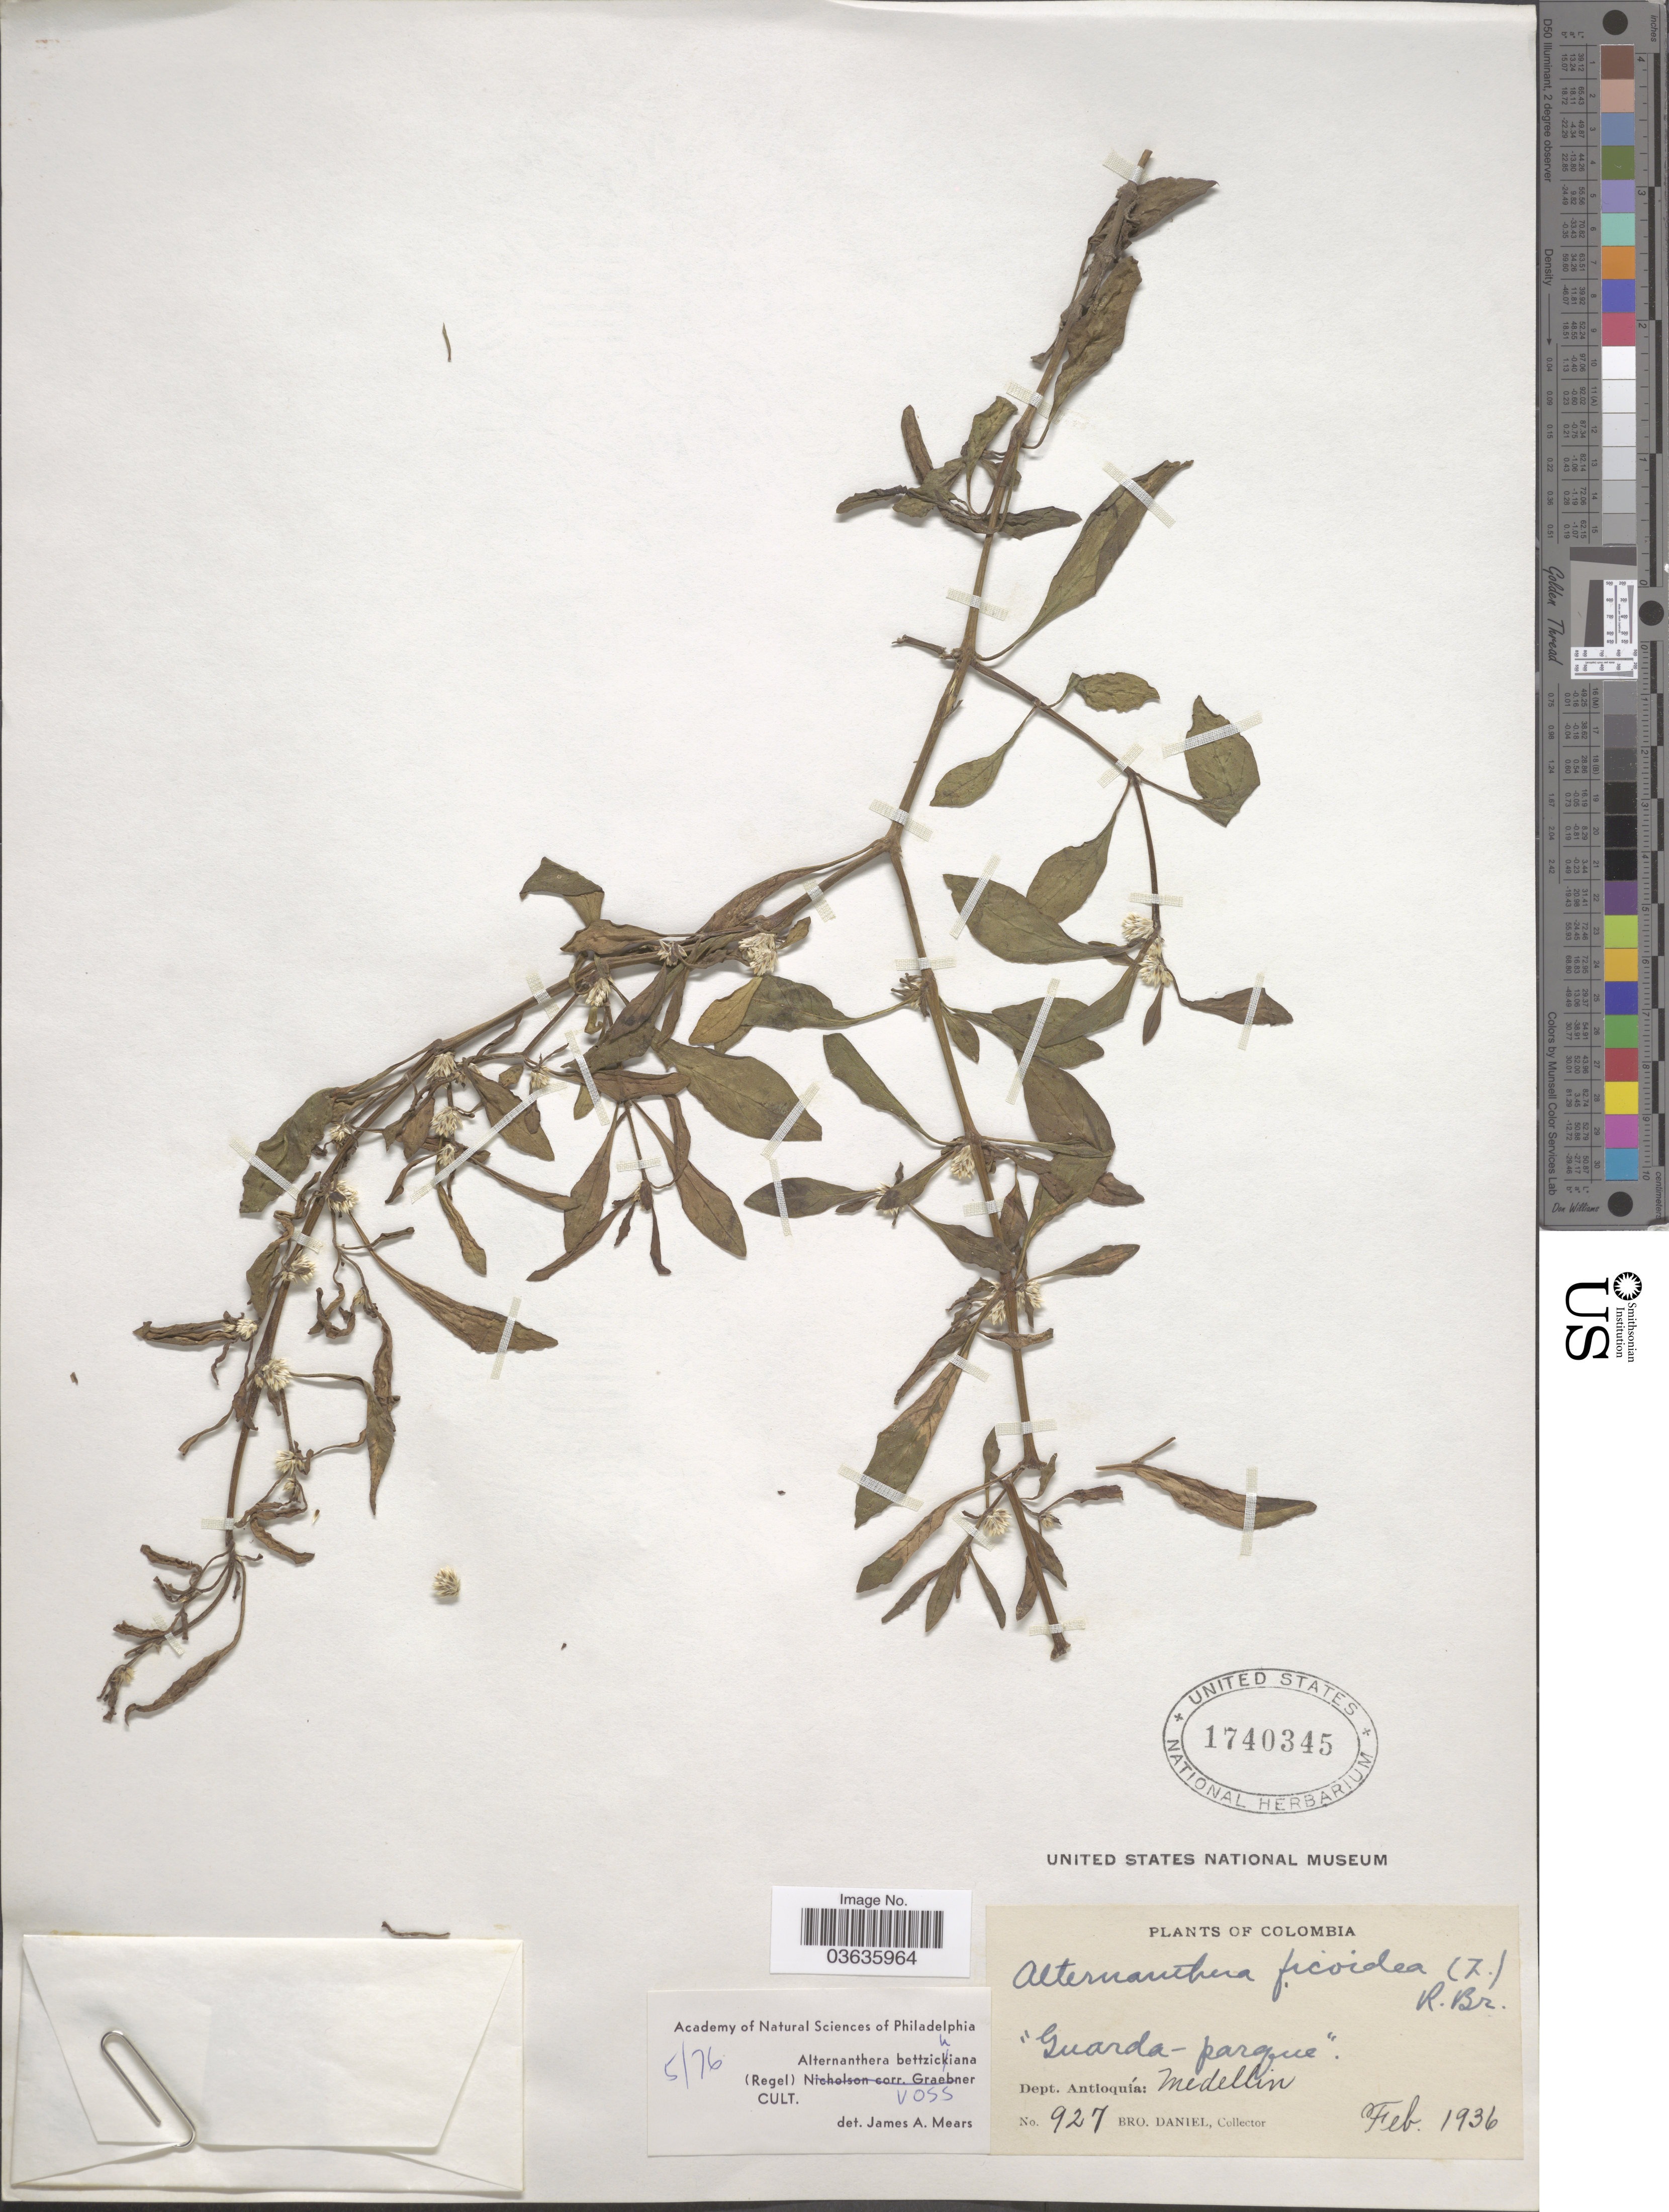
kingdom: Plantae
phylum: Tracheophyta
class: Magnoliopsida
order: Caryophyllales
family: Amaranthaceae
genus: Alternanthera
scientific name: Alternanthera bettzickiana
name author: (Regel) G. Nicholson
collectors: Bro. Daniel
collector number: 927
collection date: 1936-02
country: Colombia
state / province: Antioquia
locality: Dept. Antioquía: Medellin.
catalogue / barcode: US 1740345